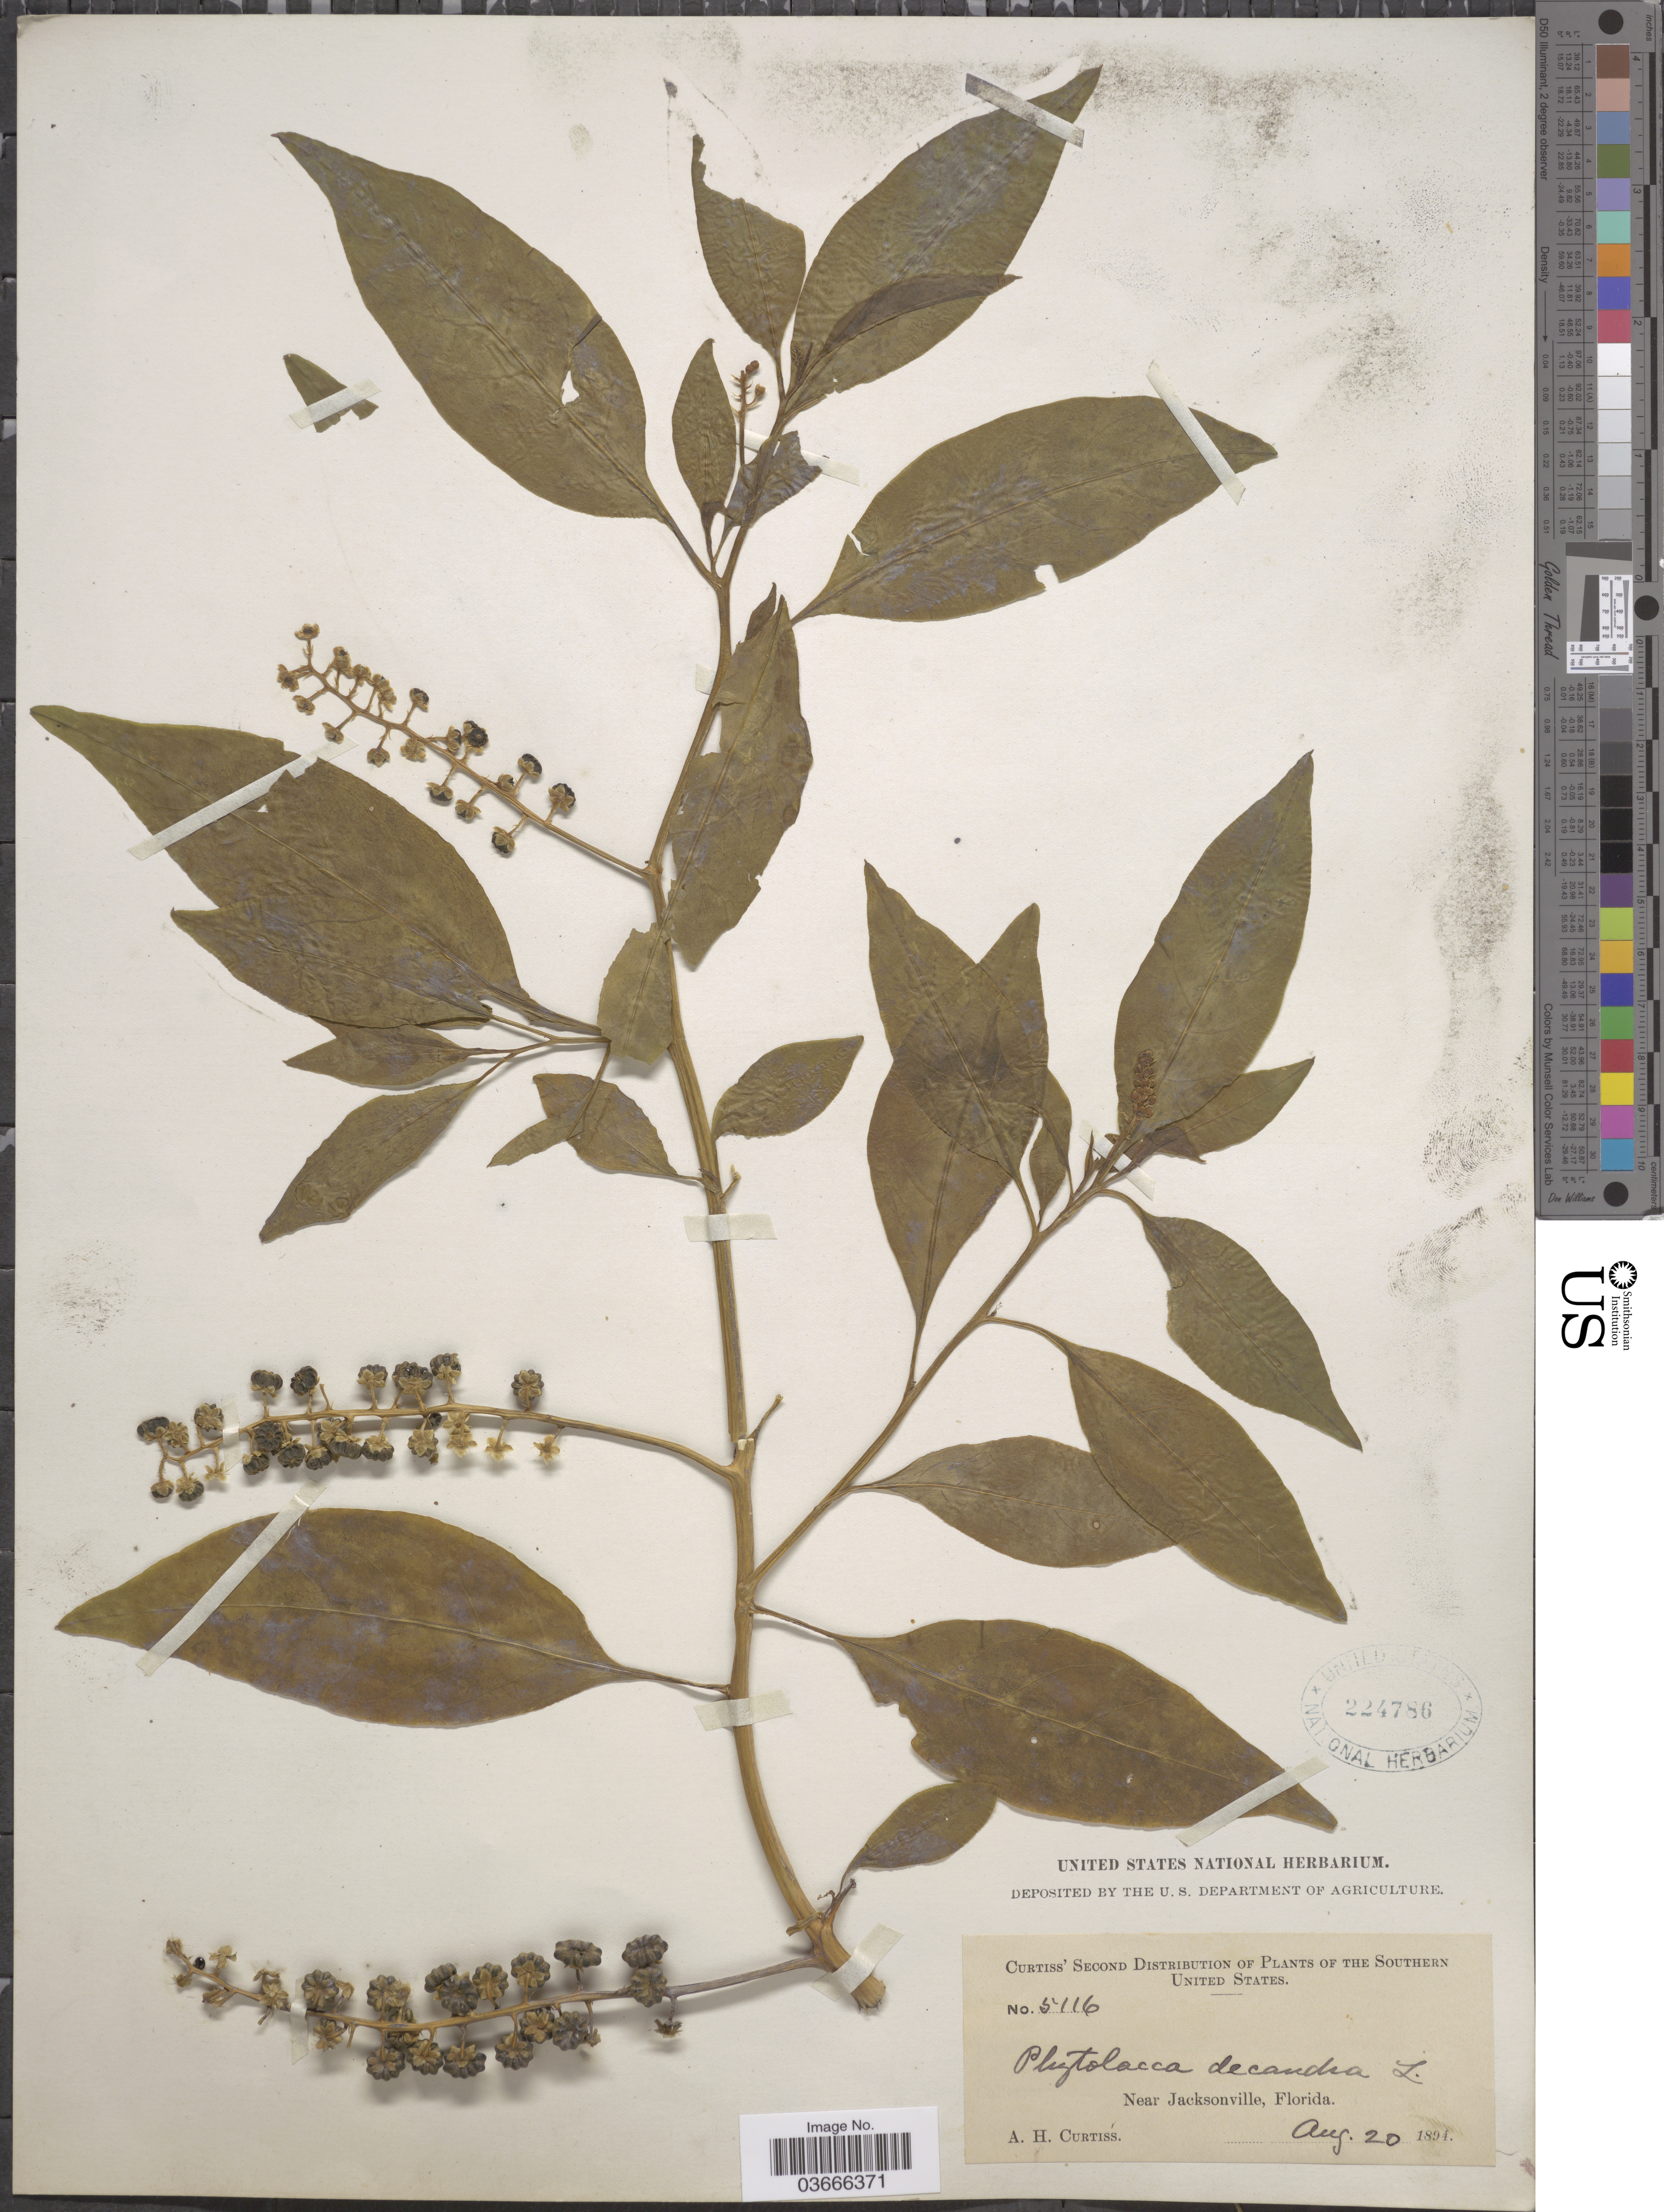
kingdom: Plantae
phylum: Tracheophyta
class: Magnoliopsida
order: Caryophyllales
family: Phytolaccaceae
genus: Phytolacca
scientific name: Phytolacca americana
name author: L.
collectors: A. H. Curtiss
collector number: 5116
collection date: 1894-08-20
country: United States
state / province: Florida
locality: Southern United States. Near Jacksonville.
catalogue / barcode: US 224786